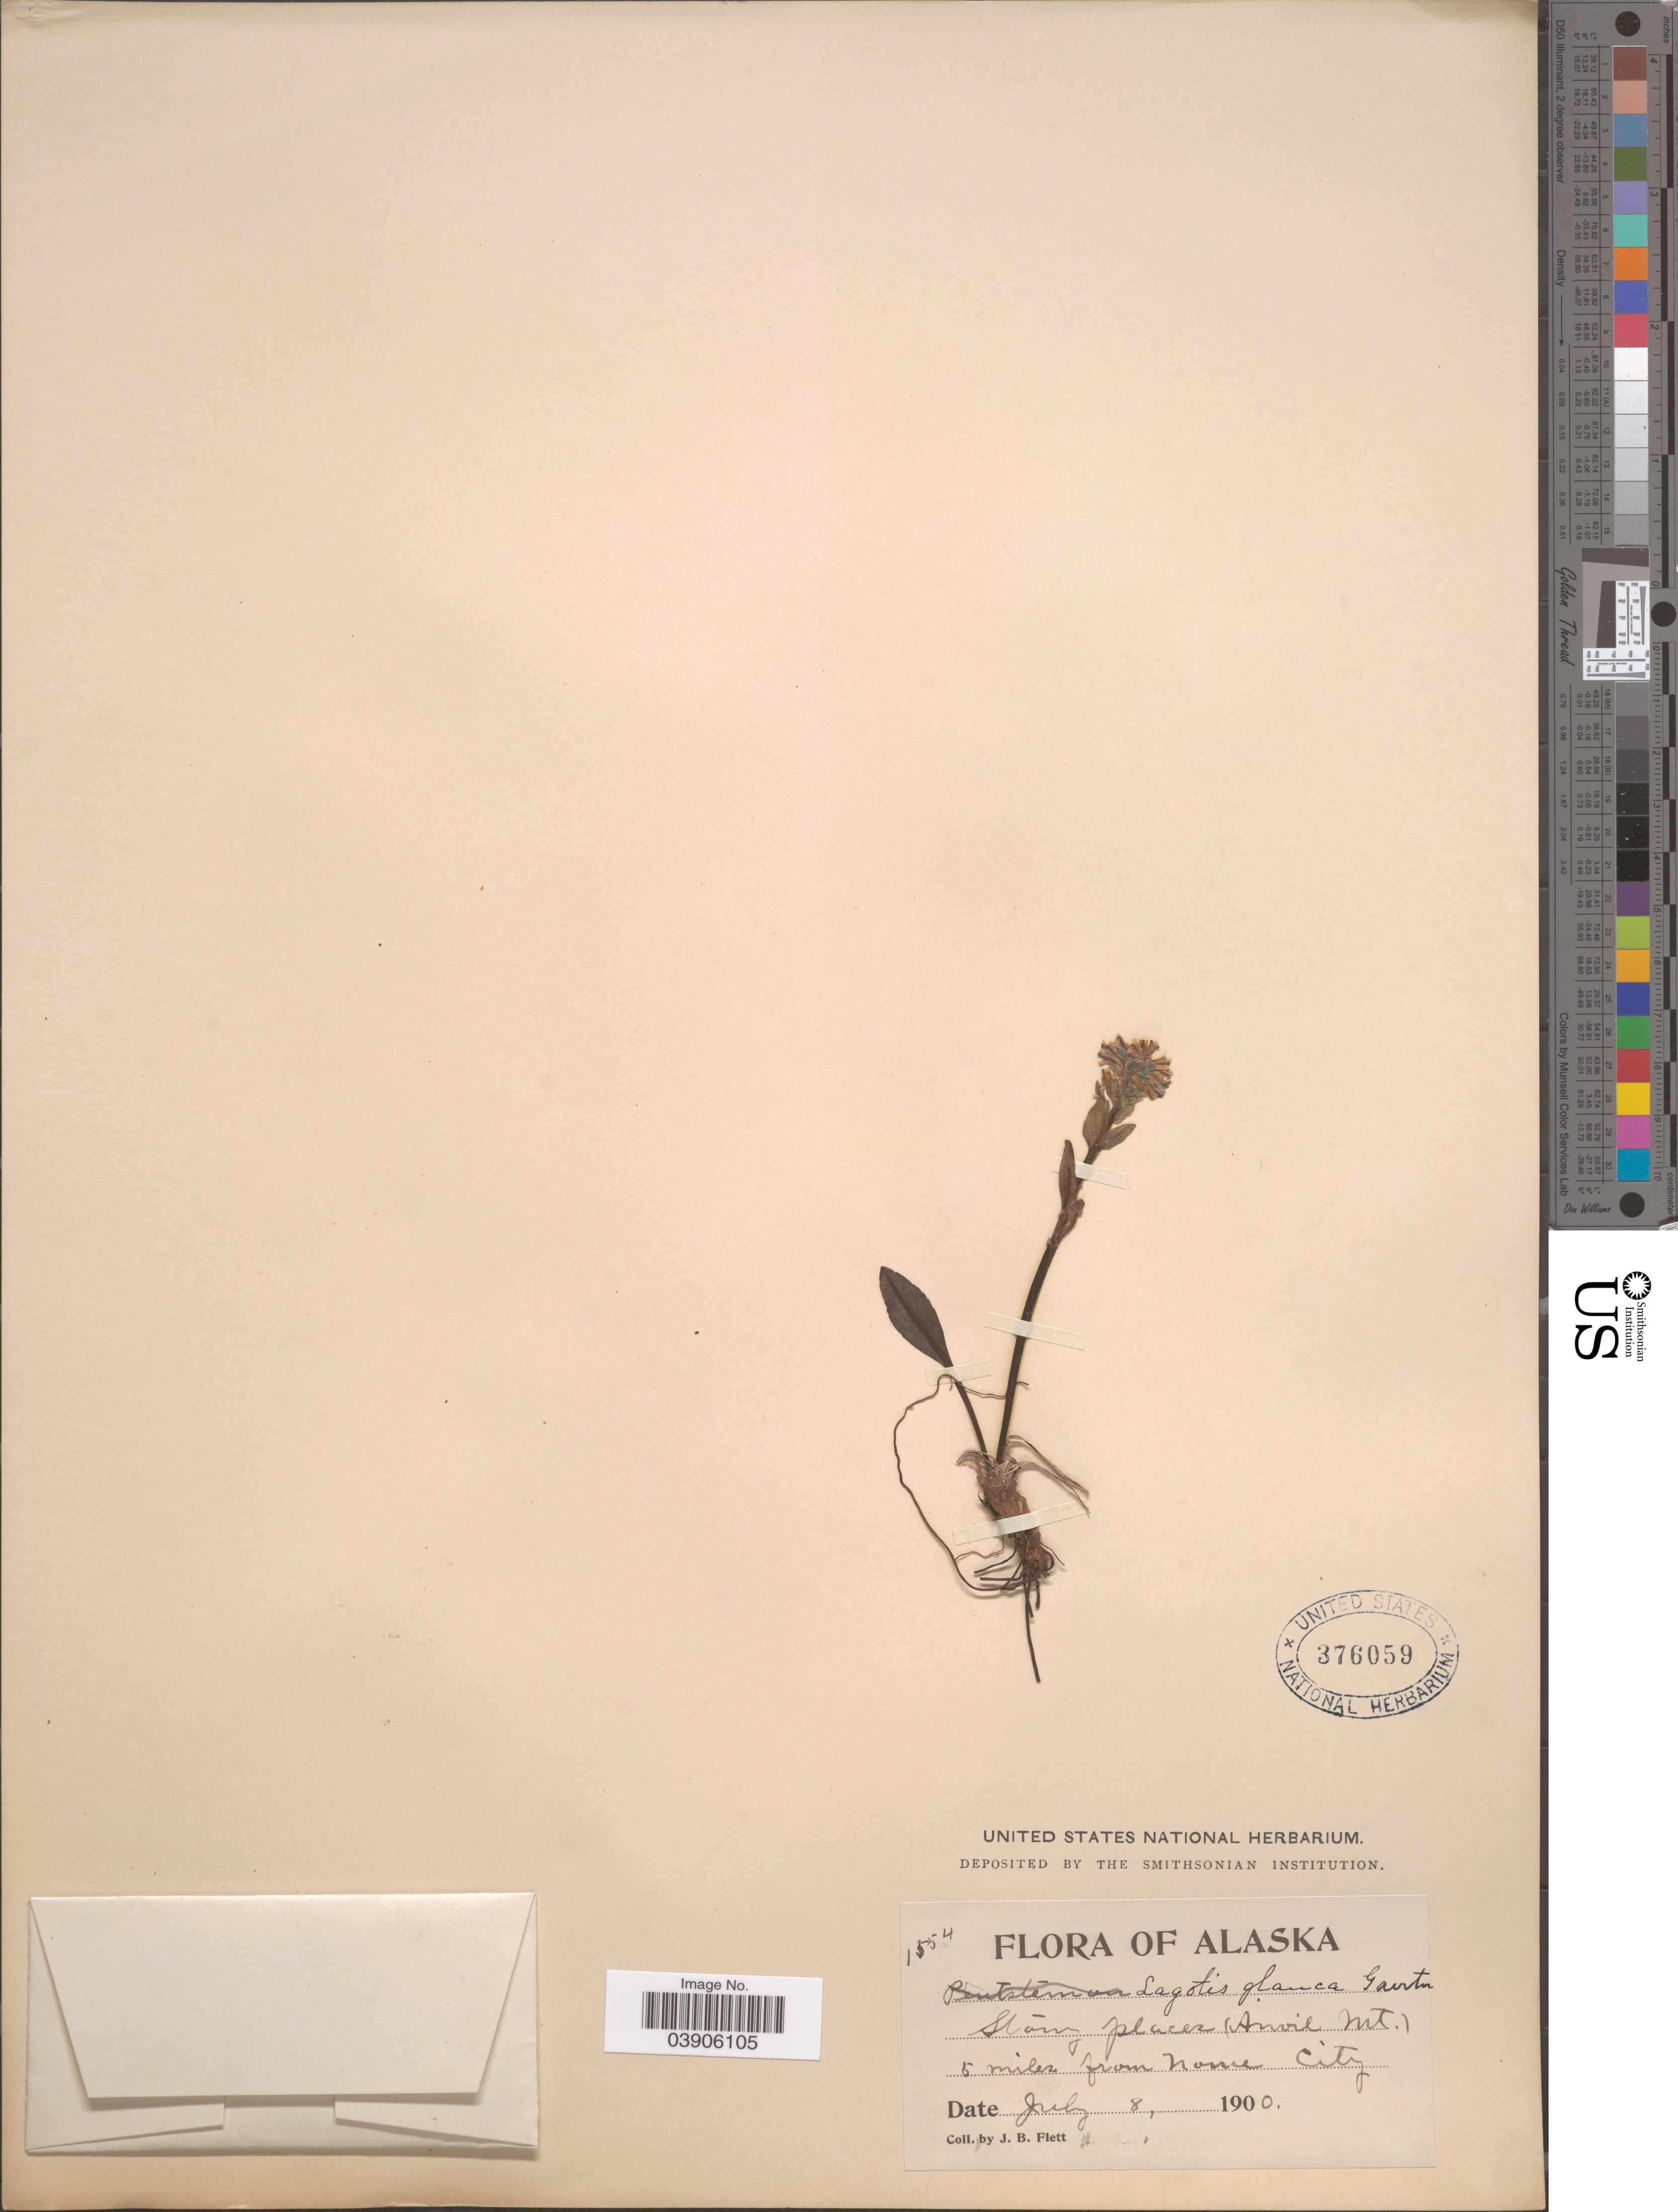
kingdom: Plantae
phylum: Tracheophyta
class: Magnoliopsida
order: Lamiales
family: Plantaginaceae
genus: Lagotis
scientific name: Lagotis glauca var. stelleri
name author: Trautv.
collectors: J. Flett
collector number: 1554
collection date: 1900-07-08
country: United States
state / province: Alaska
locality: Stony placer (Anvil Mt.) 5 miles from Nome City.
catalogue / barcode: US 376059